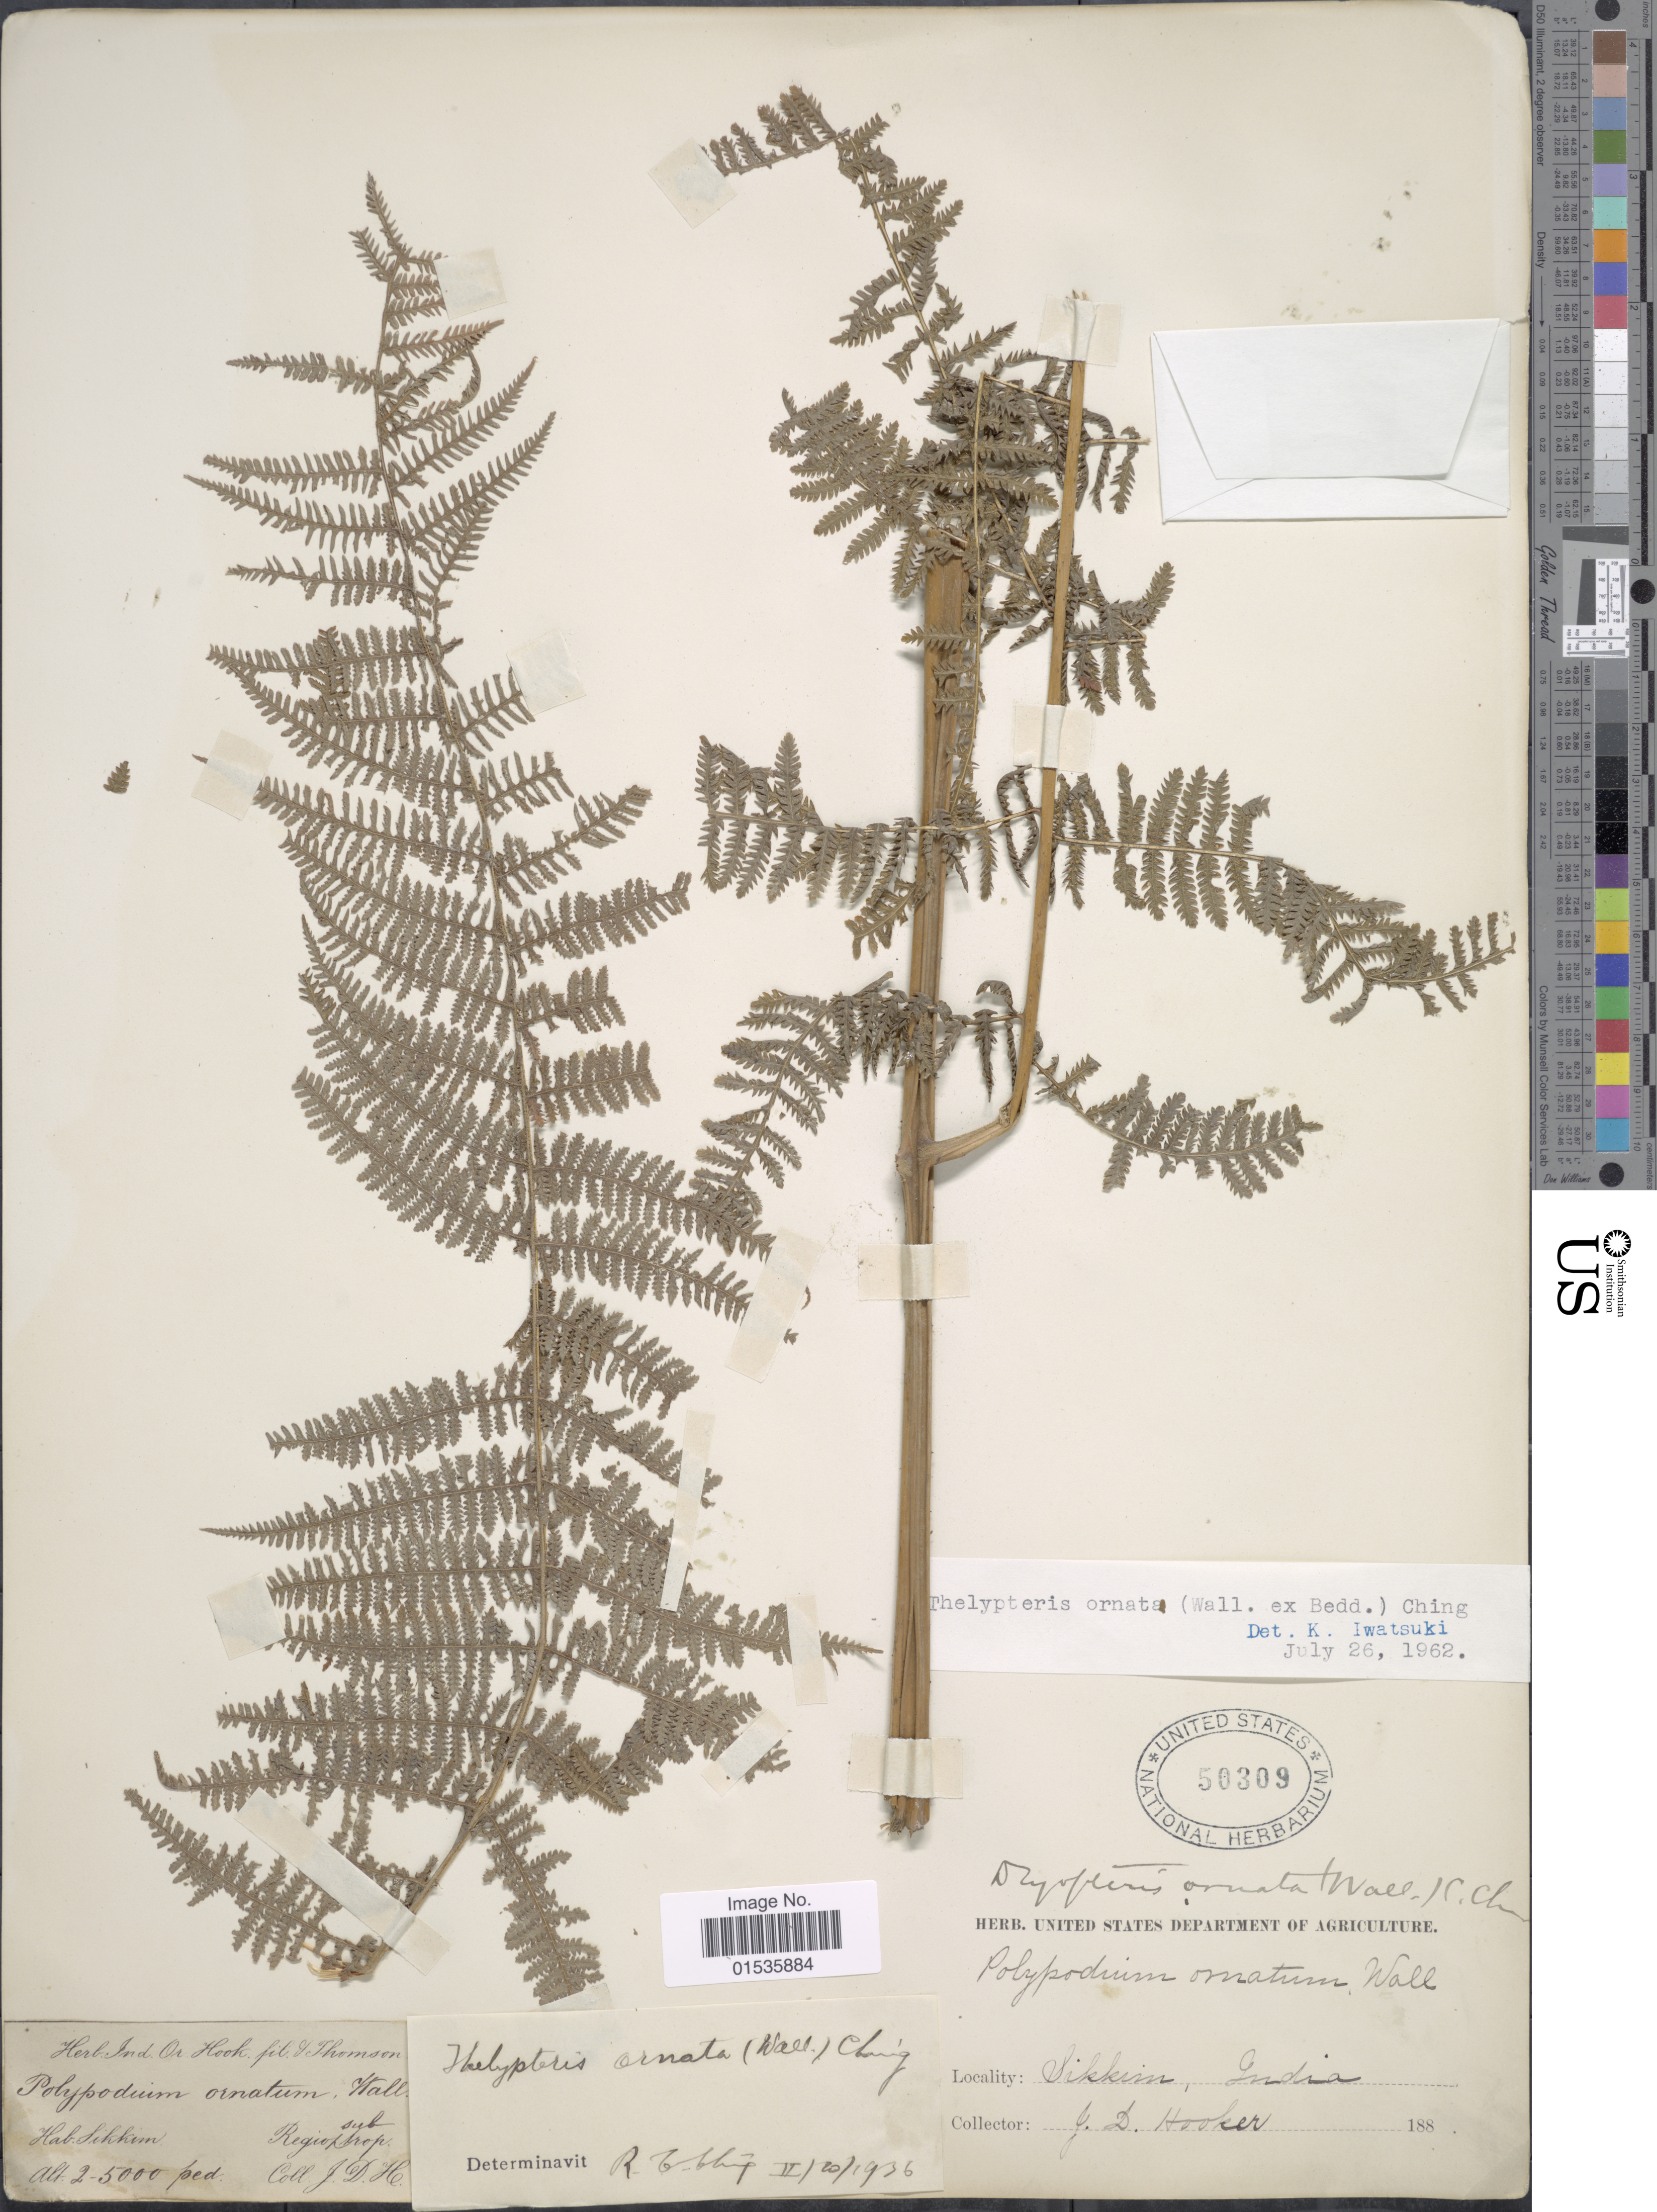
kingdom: Plantae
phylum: Tracheophyta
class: Polypodiopsida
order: Polypodiales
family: Thelypteridaceae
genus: Macrothelypteris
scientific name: Macrothelypteris setigera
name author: (Gaudich.) Ching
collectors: J. D. Hooker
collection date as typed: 188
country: India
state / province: Sikkim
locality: Sikkim, India. Regio sub trop.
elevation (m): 610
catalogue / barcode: US 50309